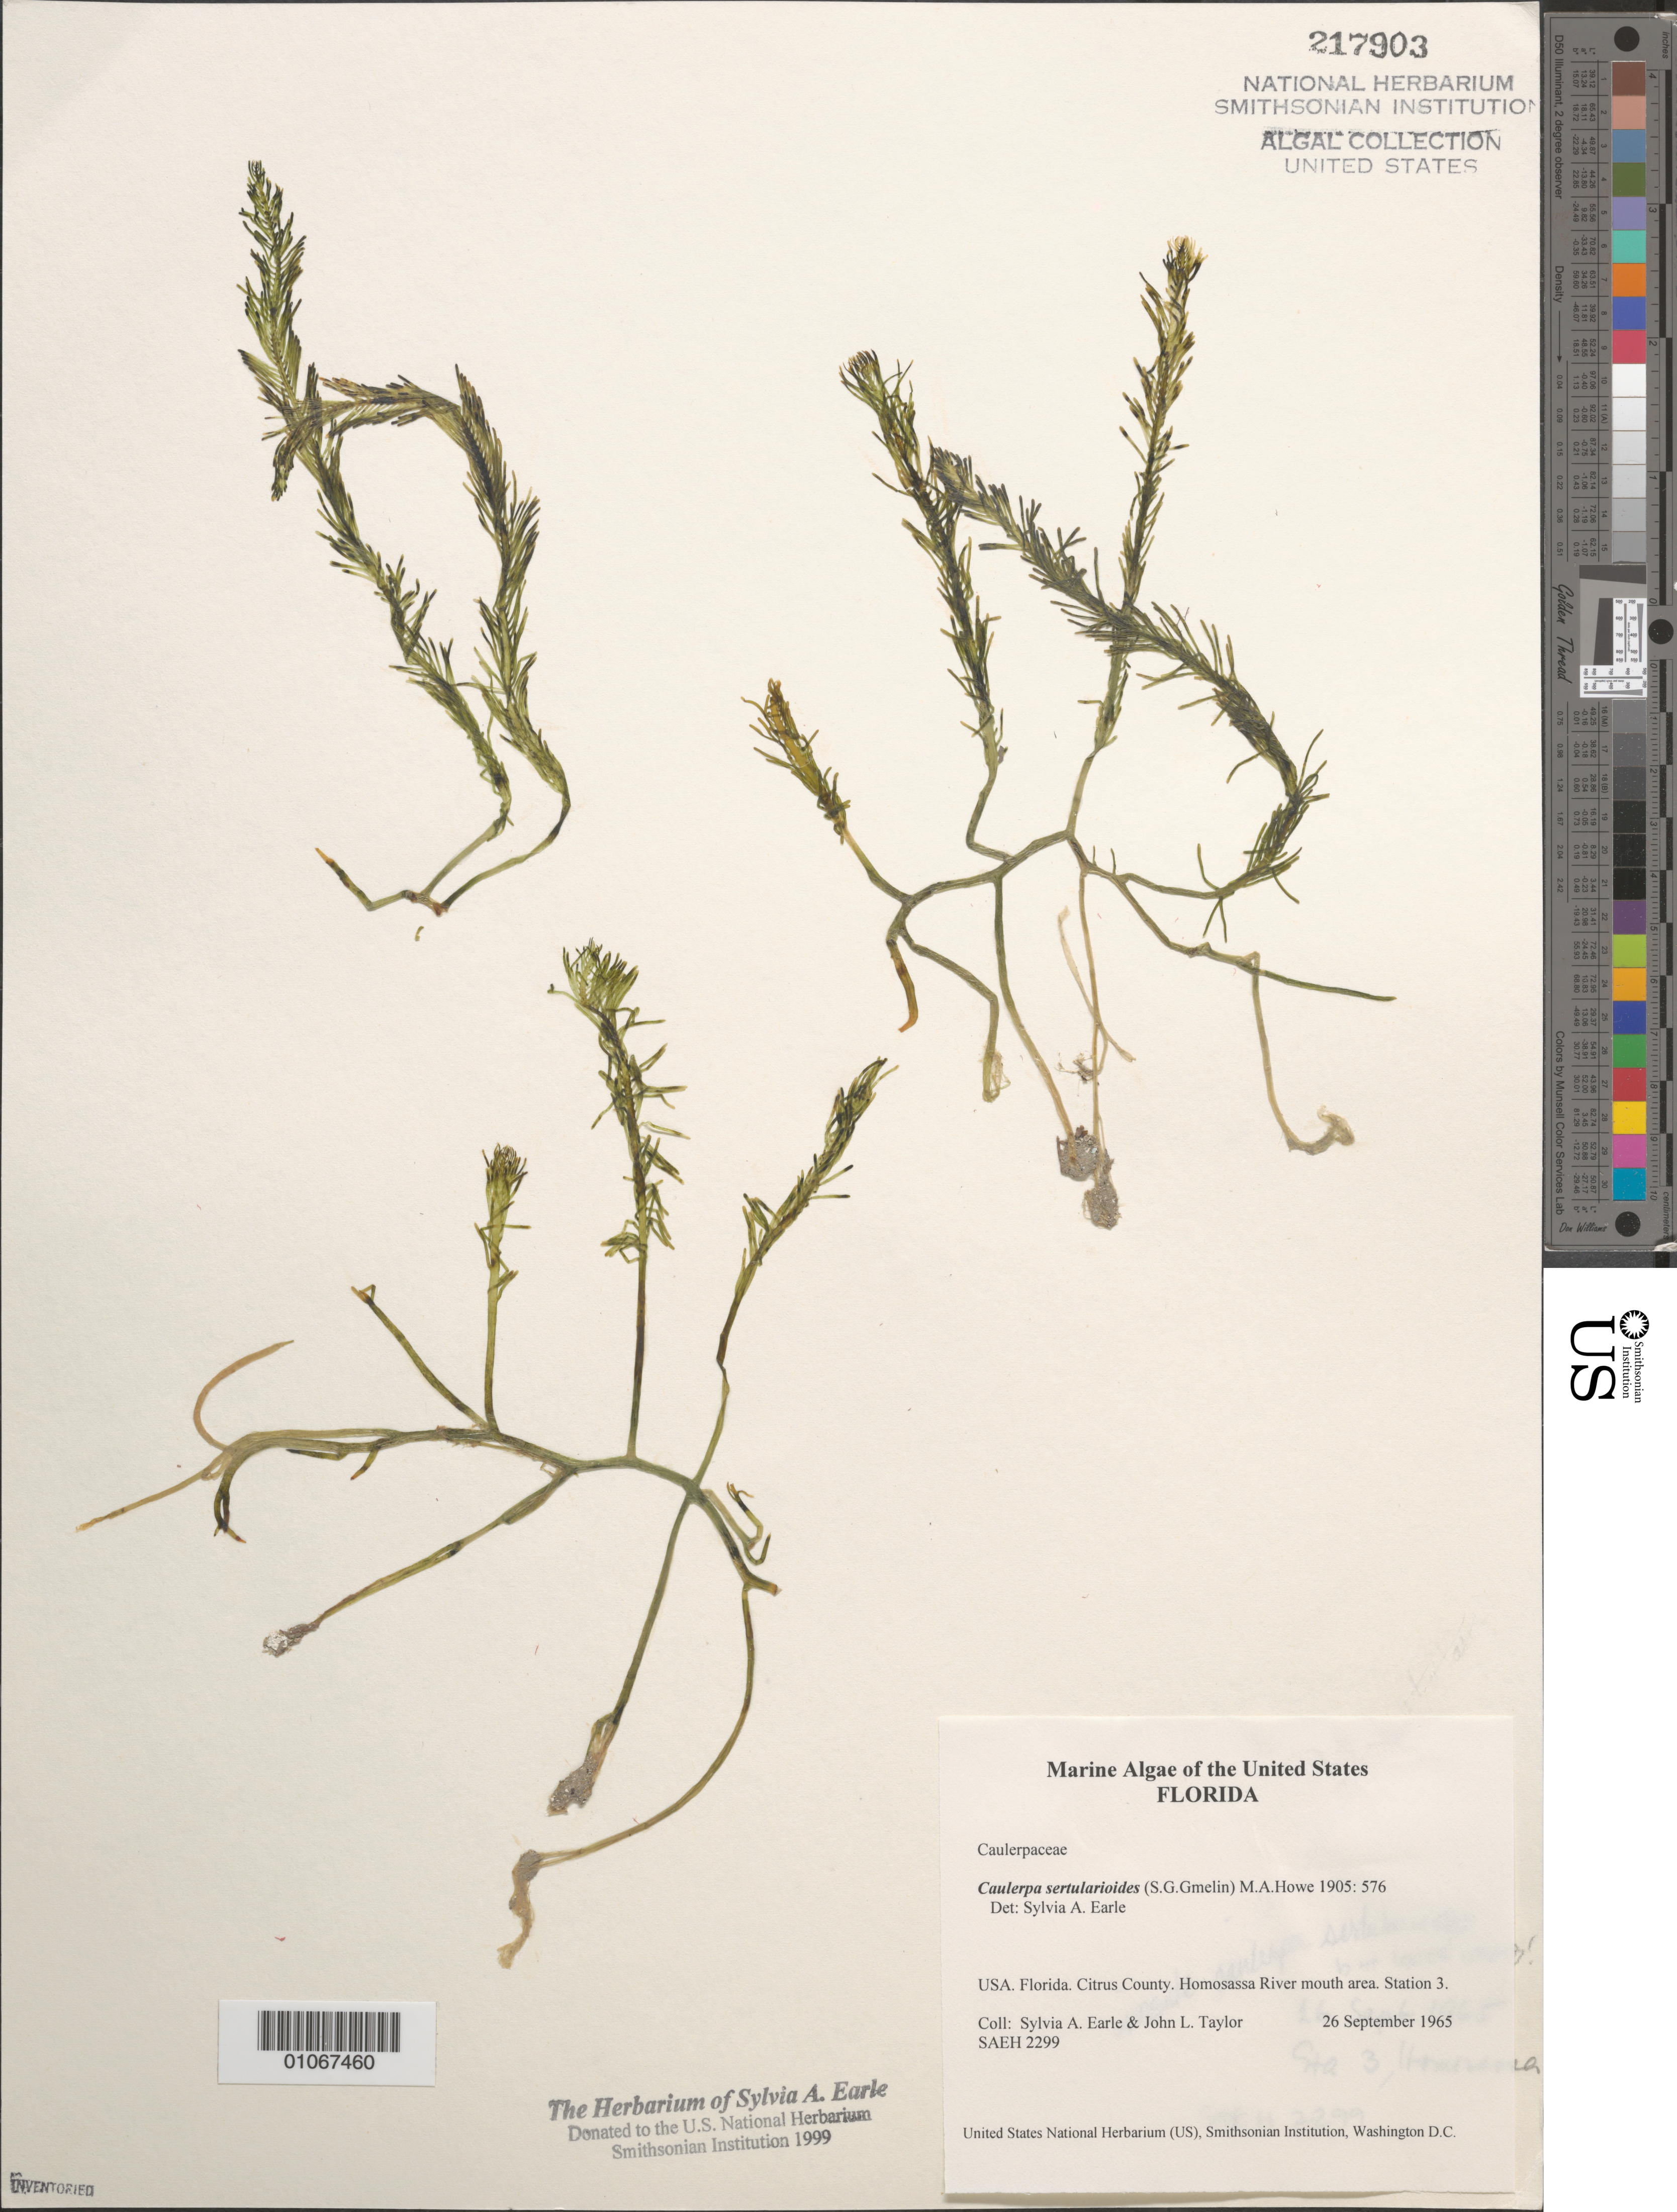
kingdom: Plantae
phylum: Chlorophyta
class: Ulvophyceae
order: Bryopsidales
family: Caulerpaceae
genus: Caulerpa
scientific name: Caulerpa sertularioides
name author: (S.G. Gmel.) M. Howe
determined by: Earle, S. A.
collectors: S. A. Earle & J. L. Taylor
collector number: SAEH 2299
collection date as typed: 26 Sep 1965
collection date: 1965-09-26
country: United States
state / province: Florida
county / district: Citrus County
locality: Station 3, Homosassa River mouth area, Gulf of Mexico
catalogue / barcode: US 217903